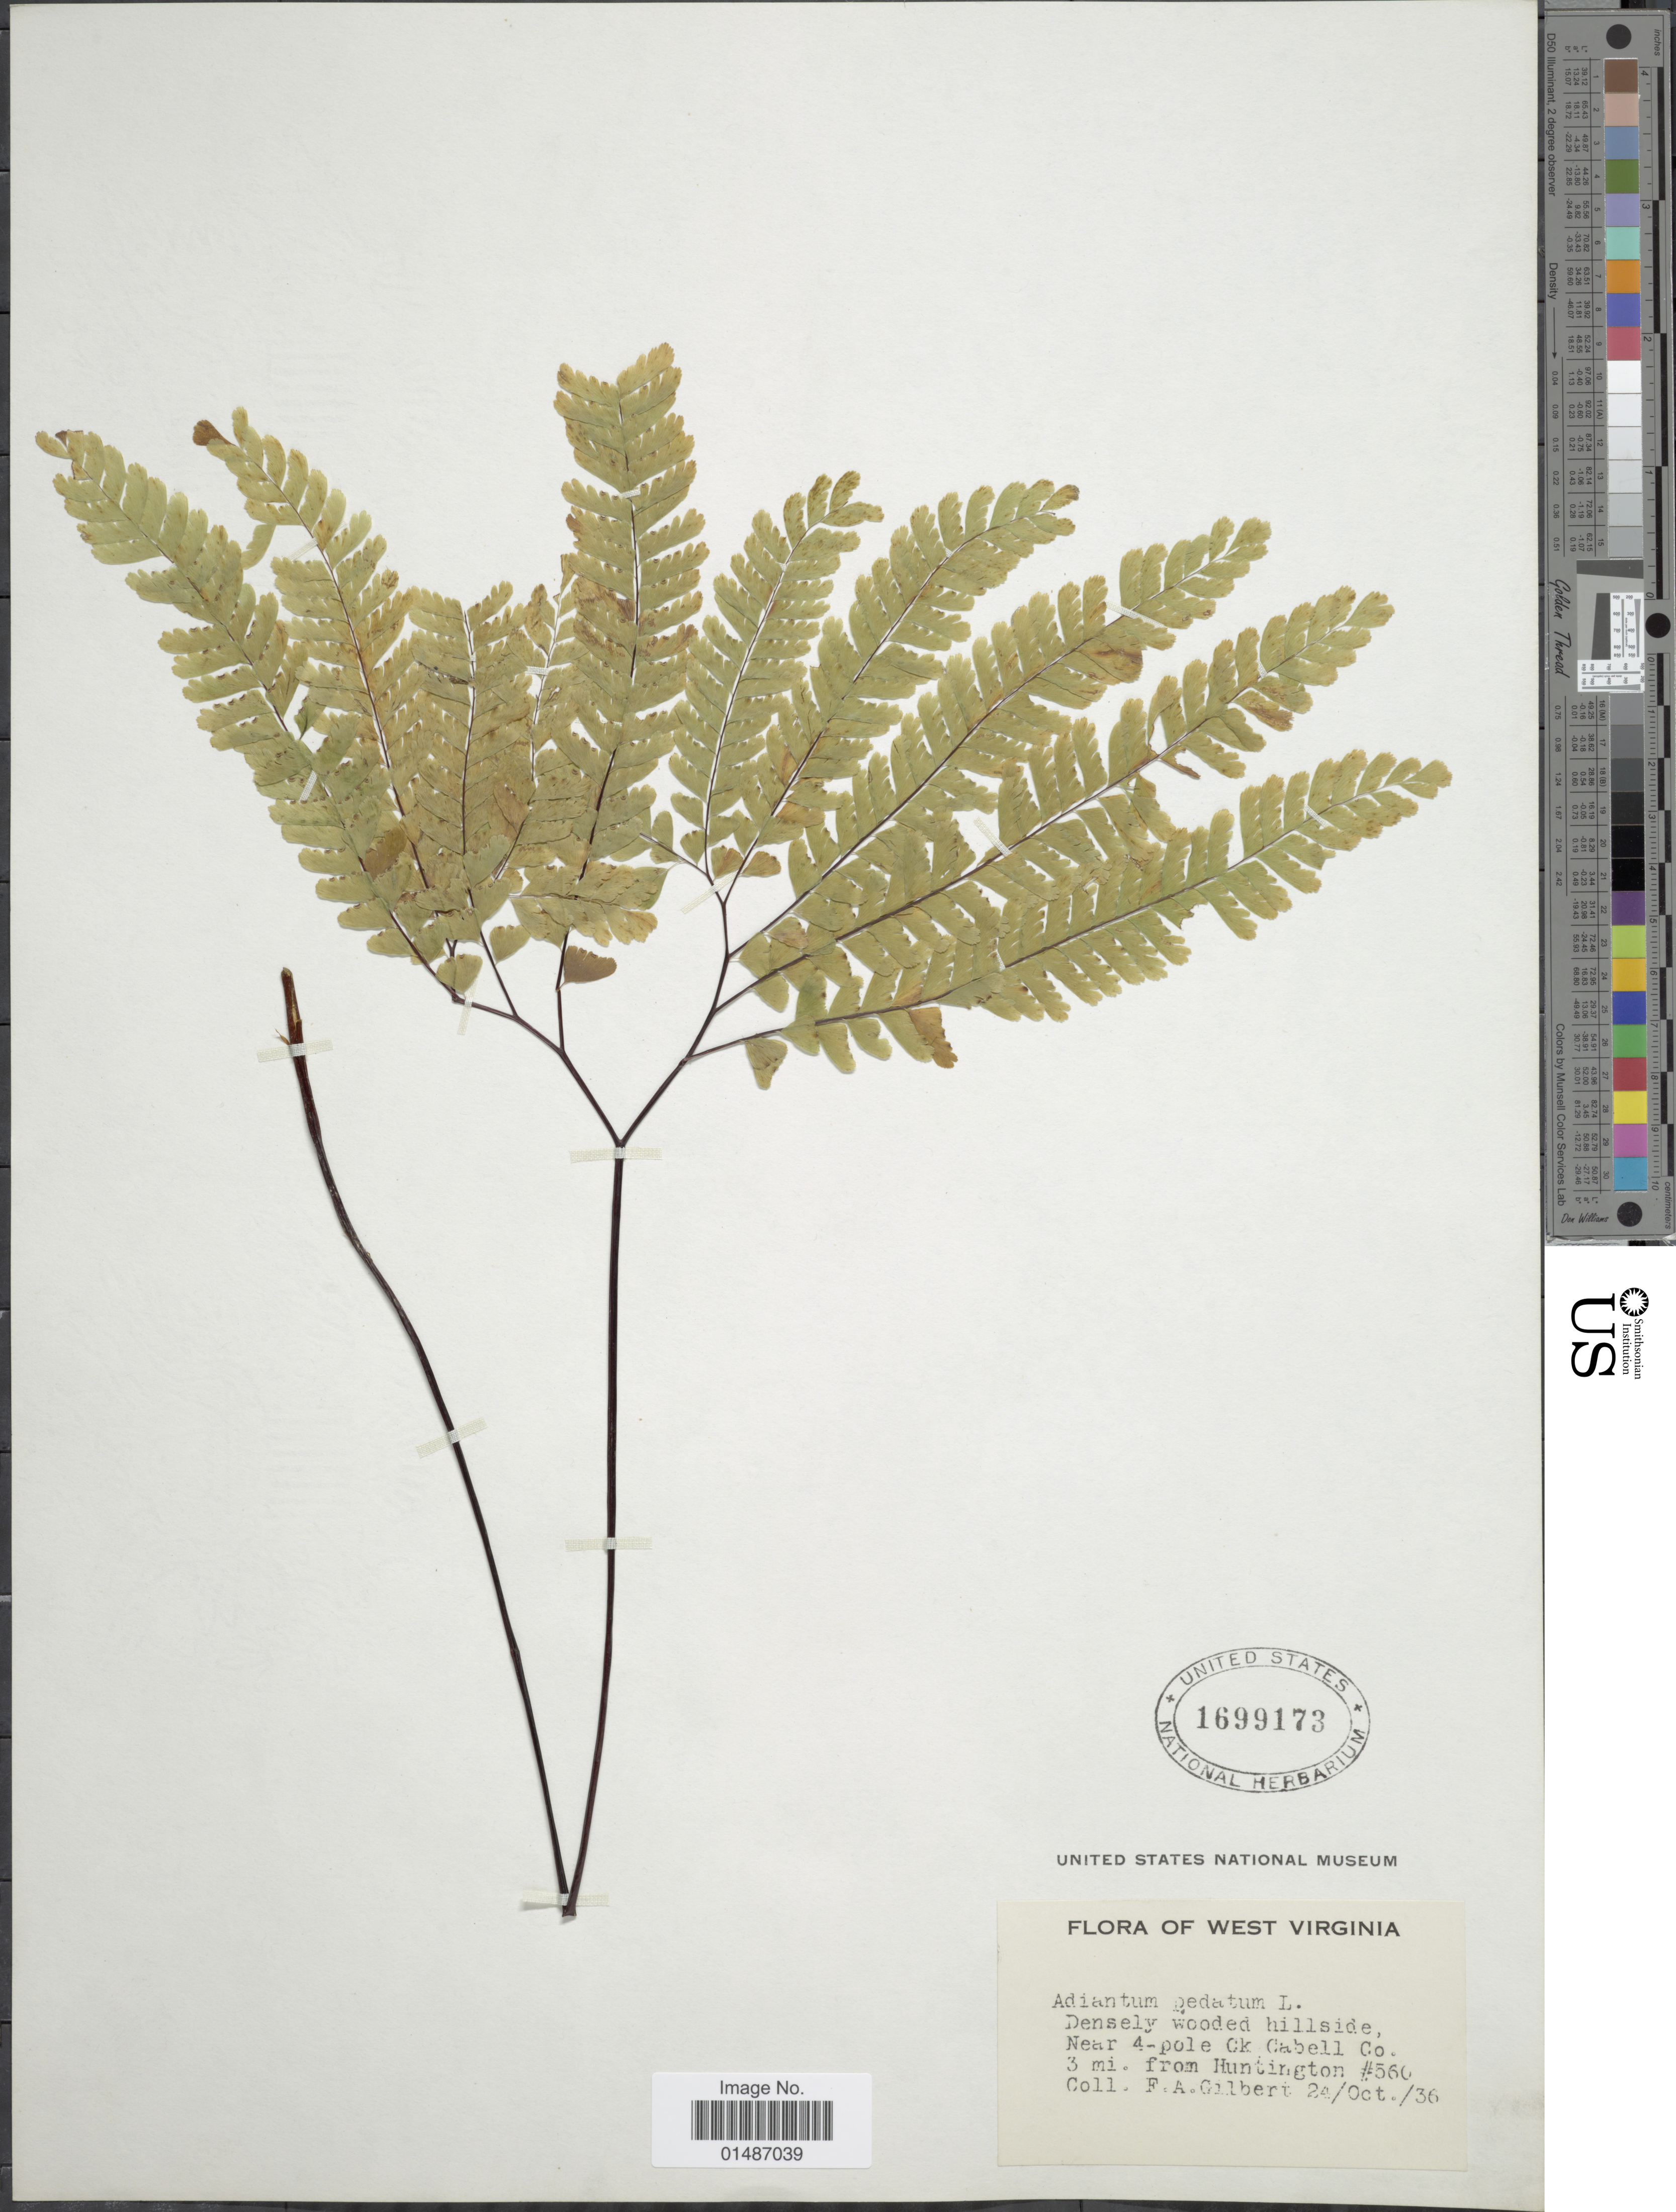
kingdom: Plantae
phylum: Tracheophyta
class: Polypodiopsida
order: Polypodiales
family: Pteridaceae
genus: Adiantum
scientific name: Adiantum pedatum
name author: L.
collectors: F. A. Gilbert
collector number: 560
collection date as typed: Transcribed d/m/y: 24/10/36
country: United States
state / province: West Virginia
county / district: Cabell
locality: Densely wooded hillside, Near 4-pole Ok Cabell Co. 3 mi. from Huntington.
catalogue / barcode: US 1699173